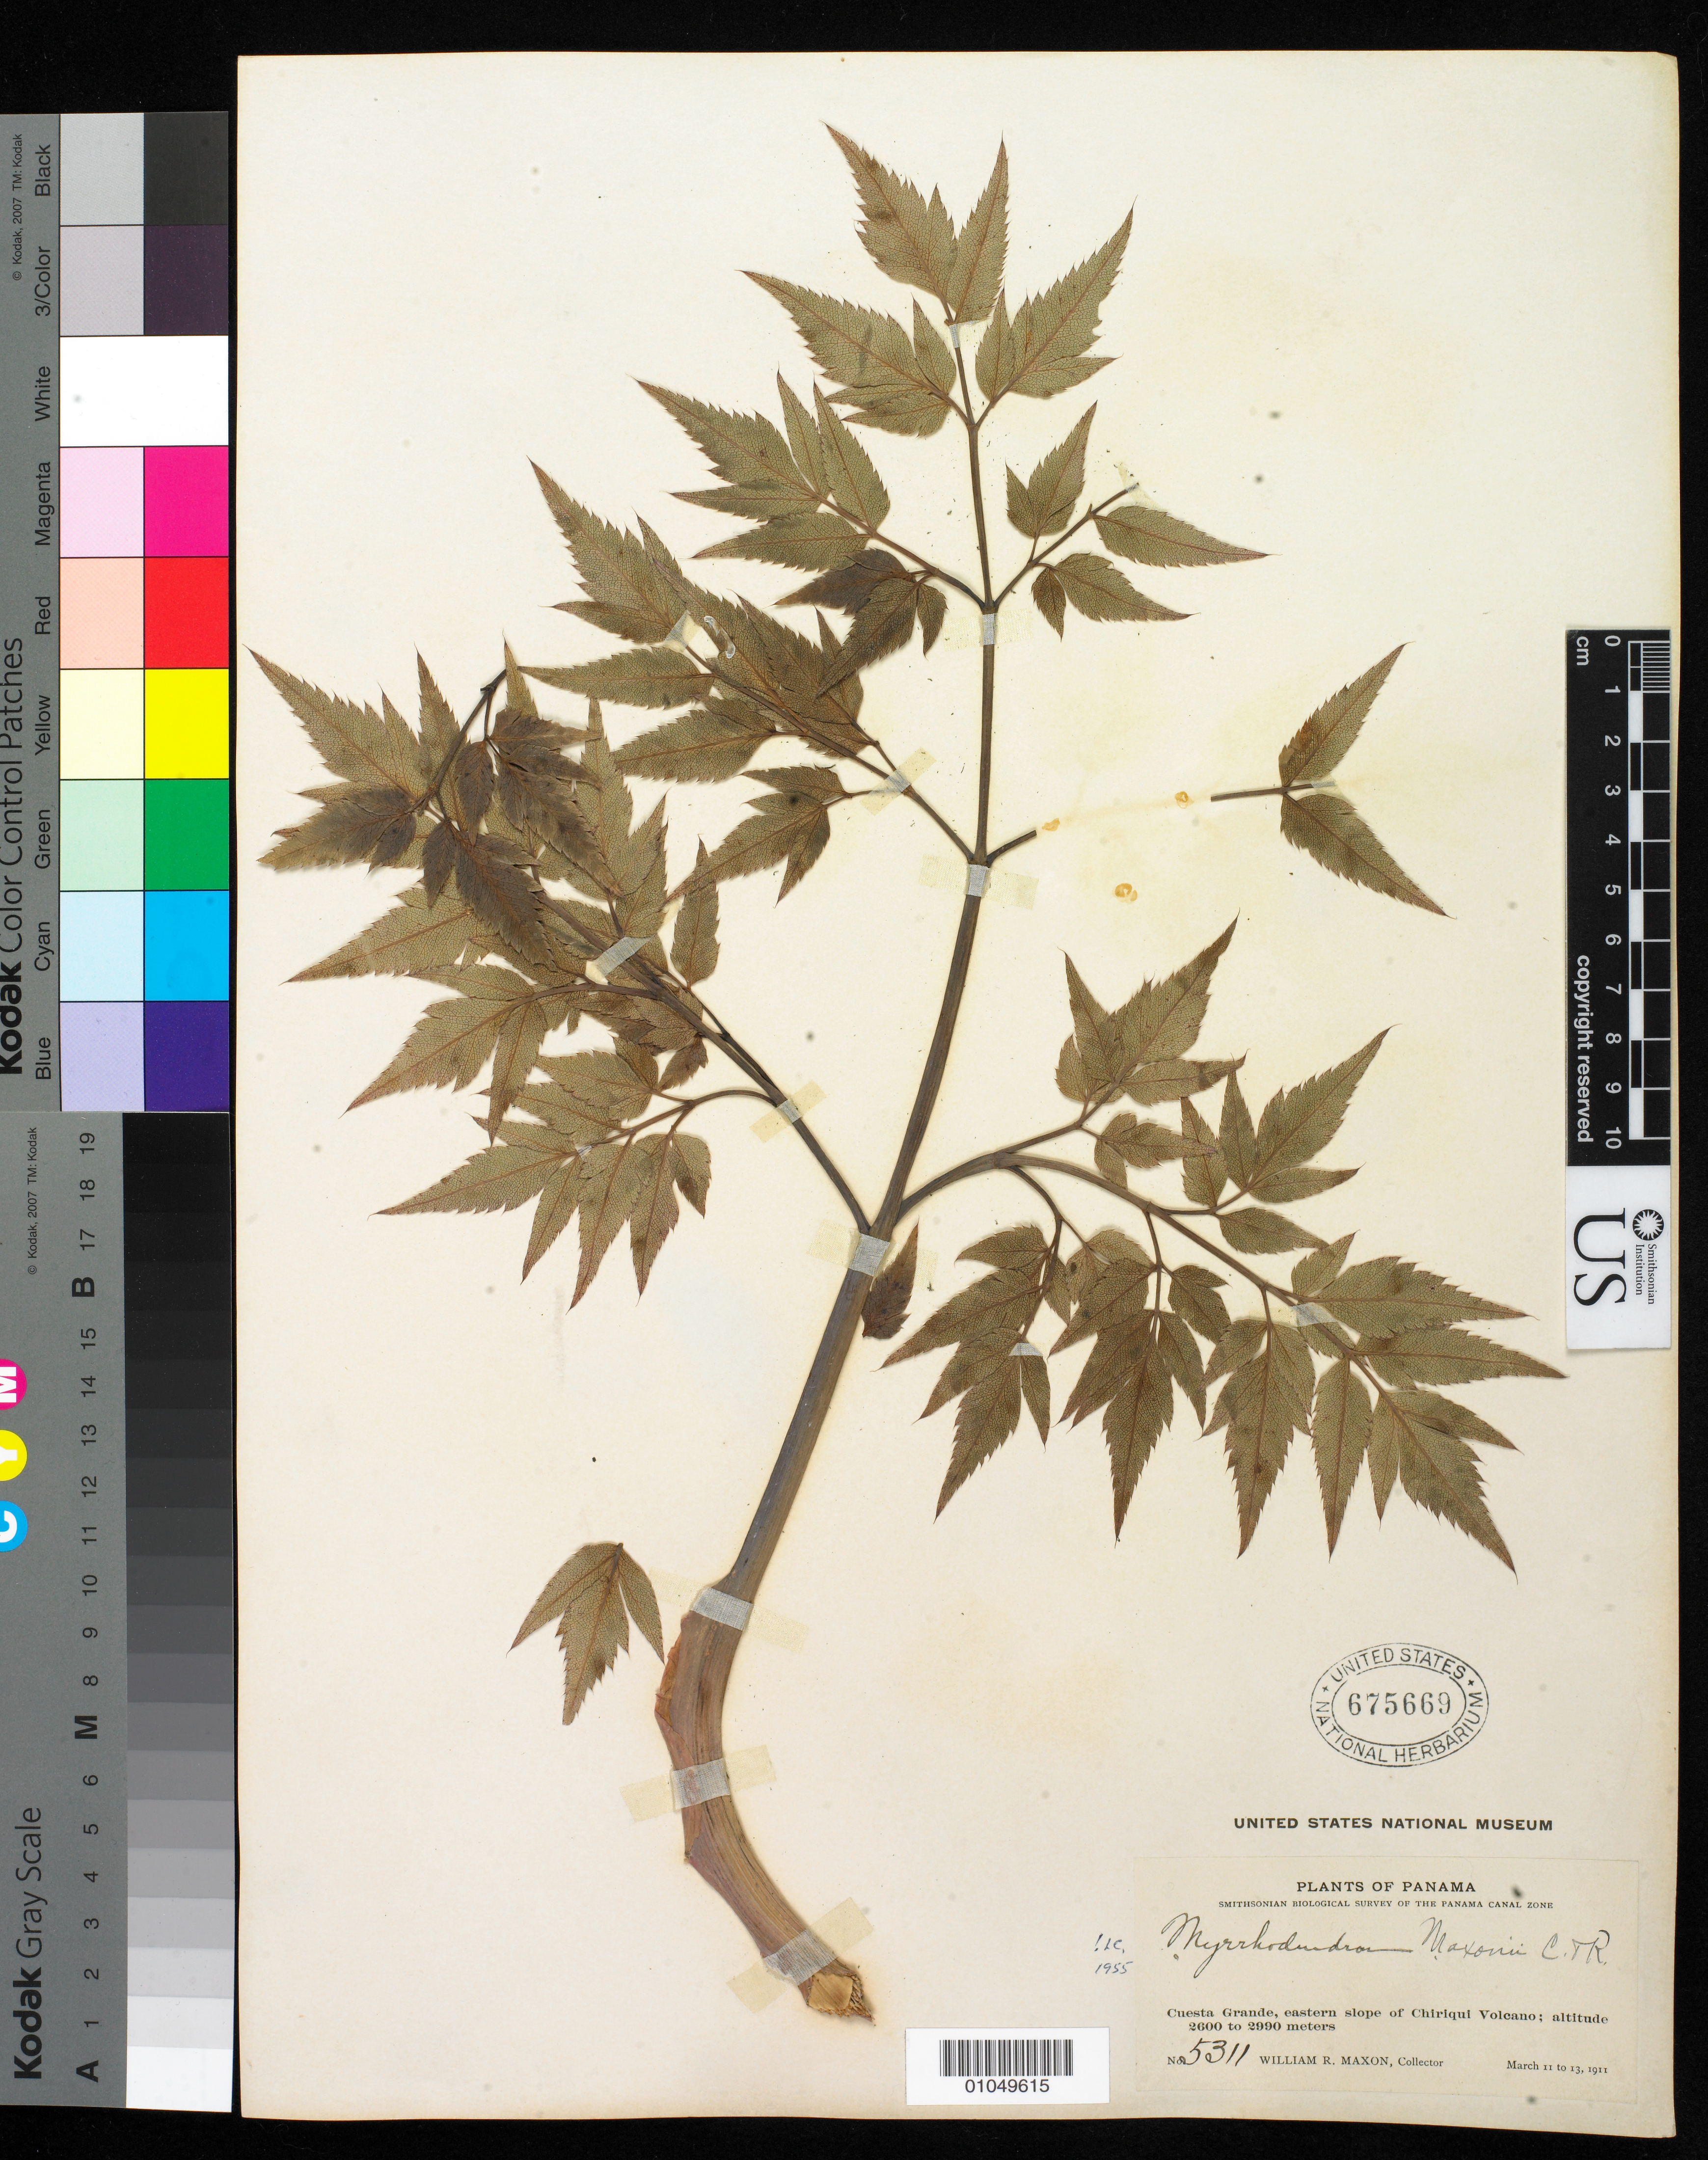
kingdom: Plantae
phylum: Tracheophyta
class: Magnoliopsida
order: Apiales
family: Apiaceae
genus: Myrrhidendron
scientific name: Myrrhidendron maxonii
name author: J.M. Coult. & Rose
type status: Isotype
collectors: W. R. Maxon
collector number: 5311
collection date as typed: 11 Mar 1911 to 13 Mar 1911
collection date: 1911-03-11/1911-03-13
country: Panama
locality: Cuesta Grande, eastern slope of Chiriqui Volcano.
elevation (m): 2600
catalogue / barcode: US 675669